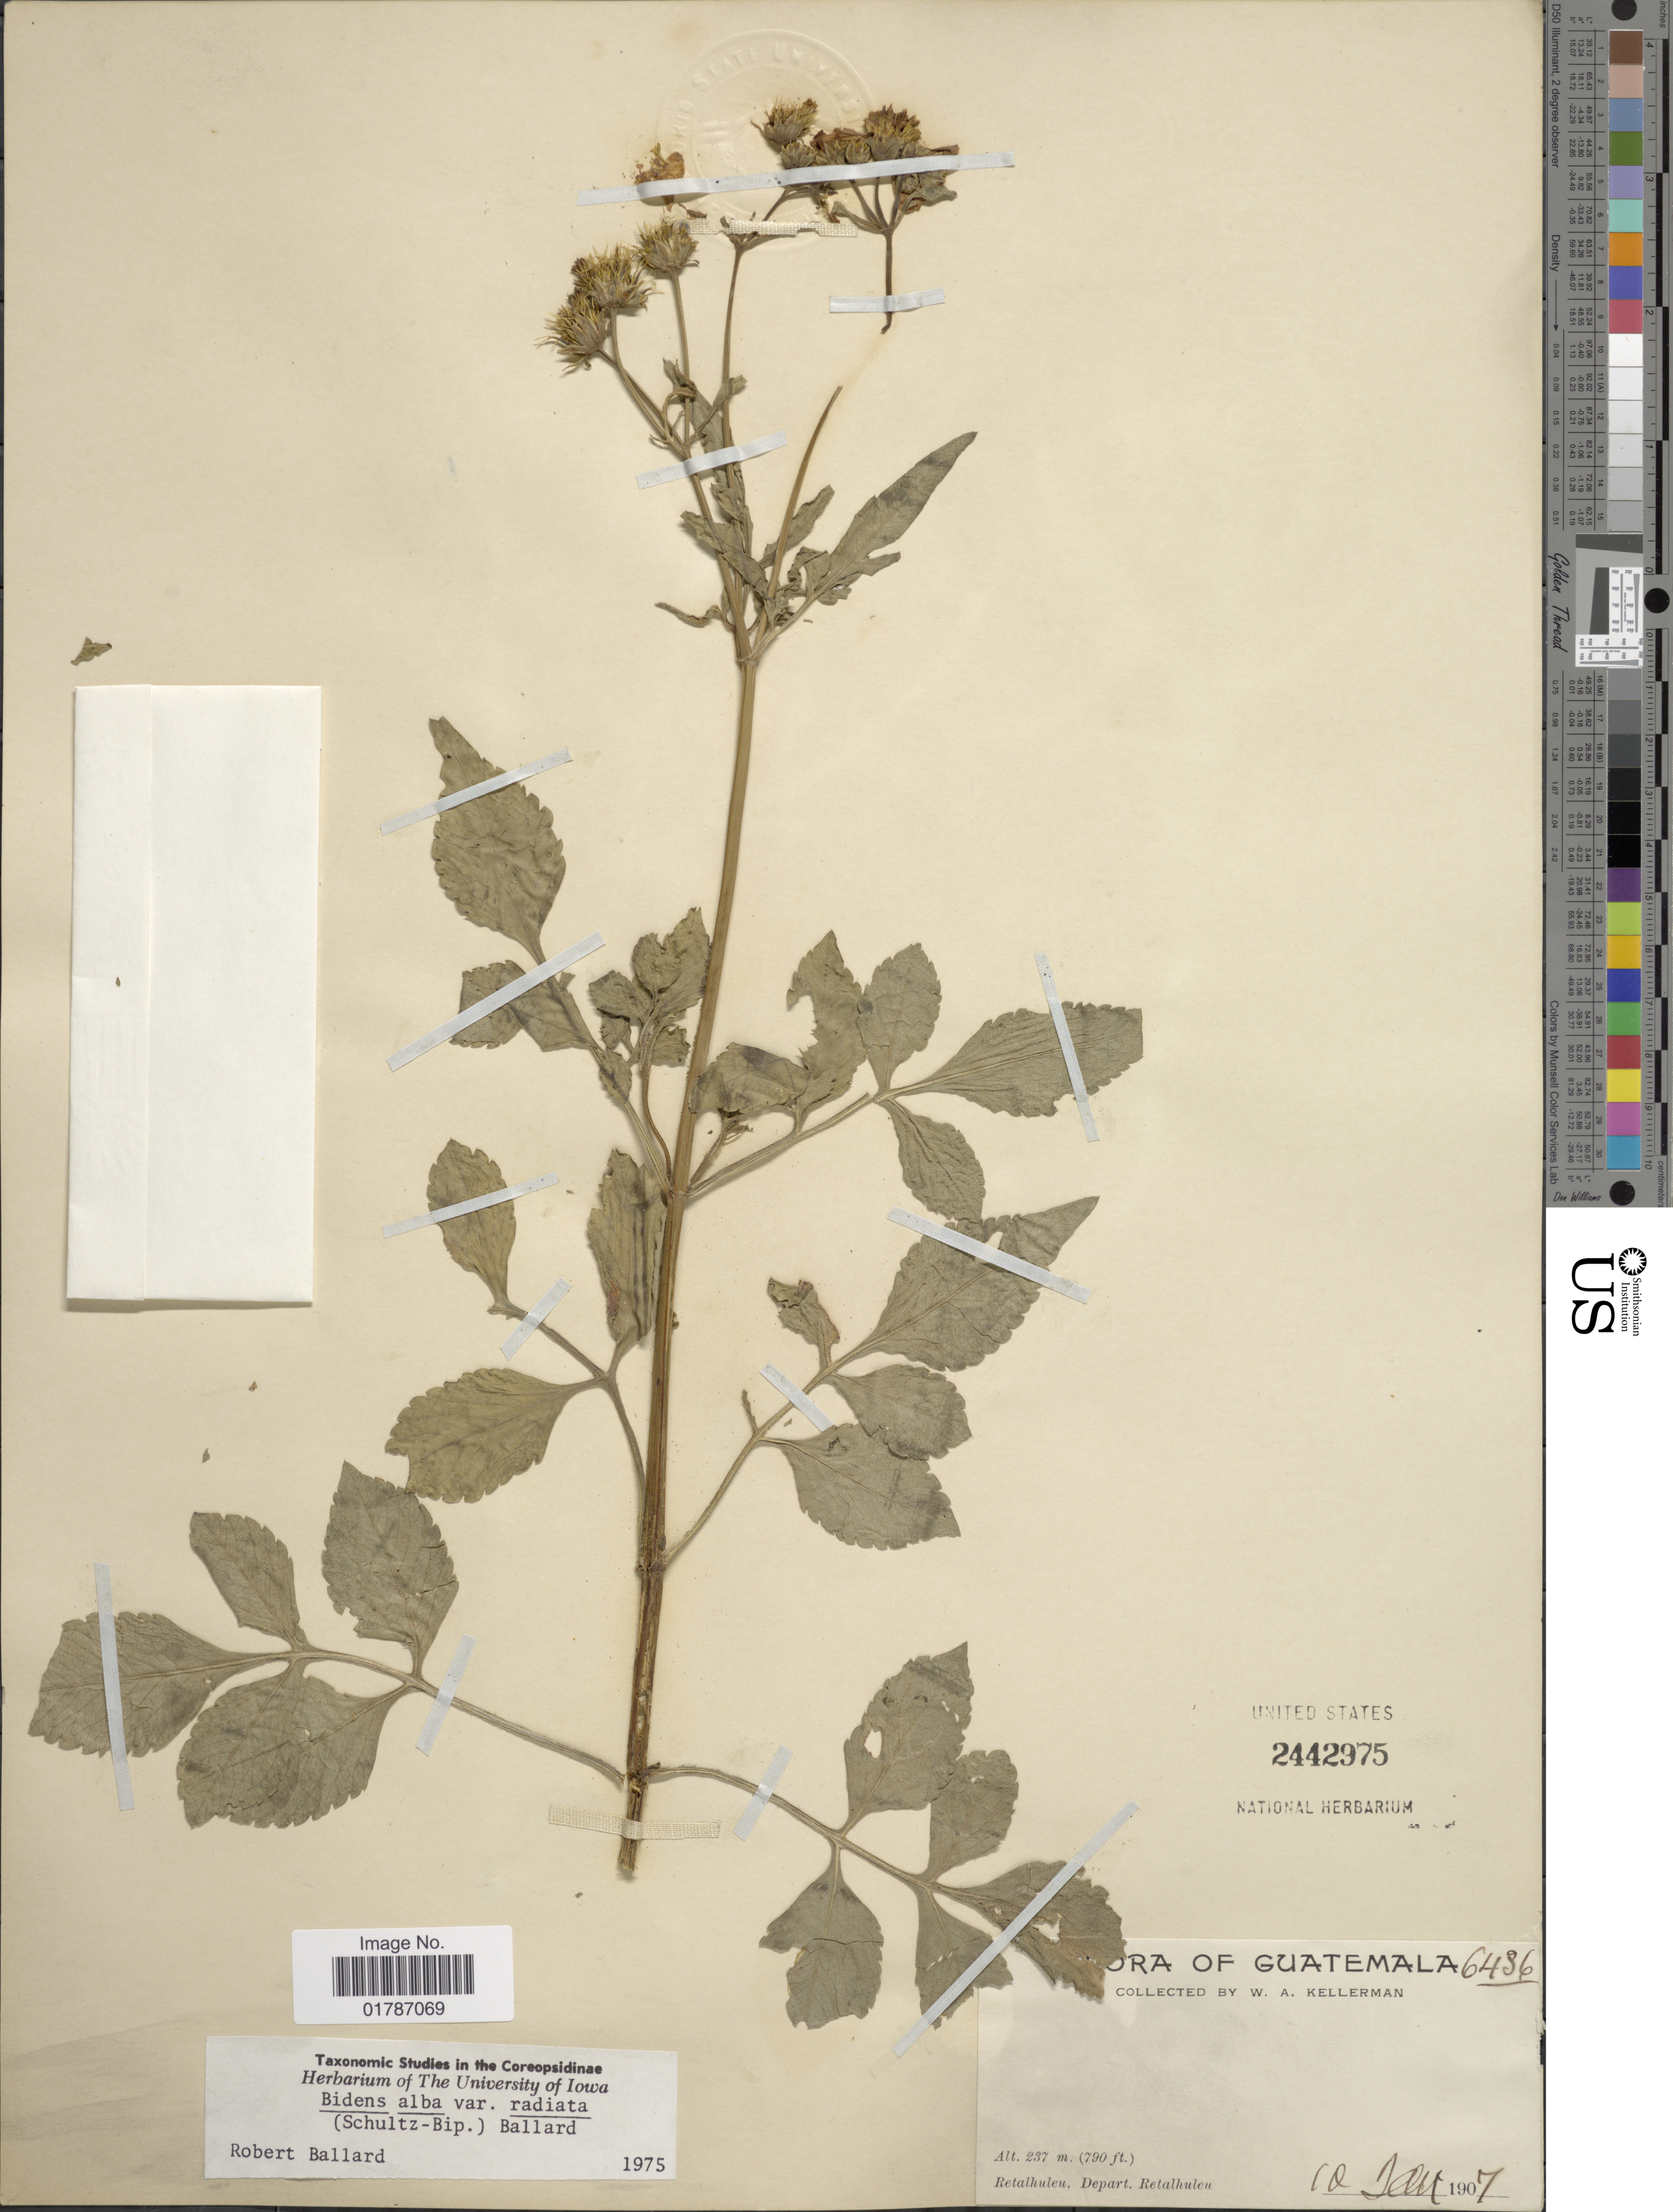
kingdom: Plantae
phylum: Tracheophyta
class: Magnoliopsida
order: Asterales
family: Asteraceae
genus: Bidens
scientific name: Bidens alba var. radiata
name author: (Sch. Bip.) R.E. Ballard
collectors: W. Kellerman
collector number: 6436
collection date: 1907-09-10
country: Guatemala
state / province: Retalhuleu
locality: Retalhuleu, Depart. Retalhuleu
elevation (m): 241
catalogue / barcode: US 2442975